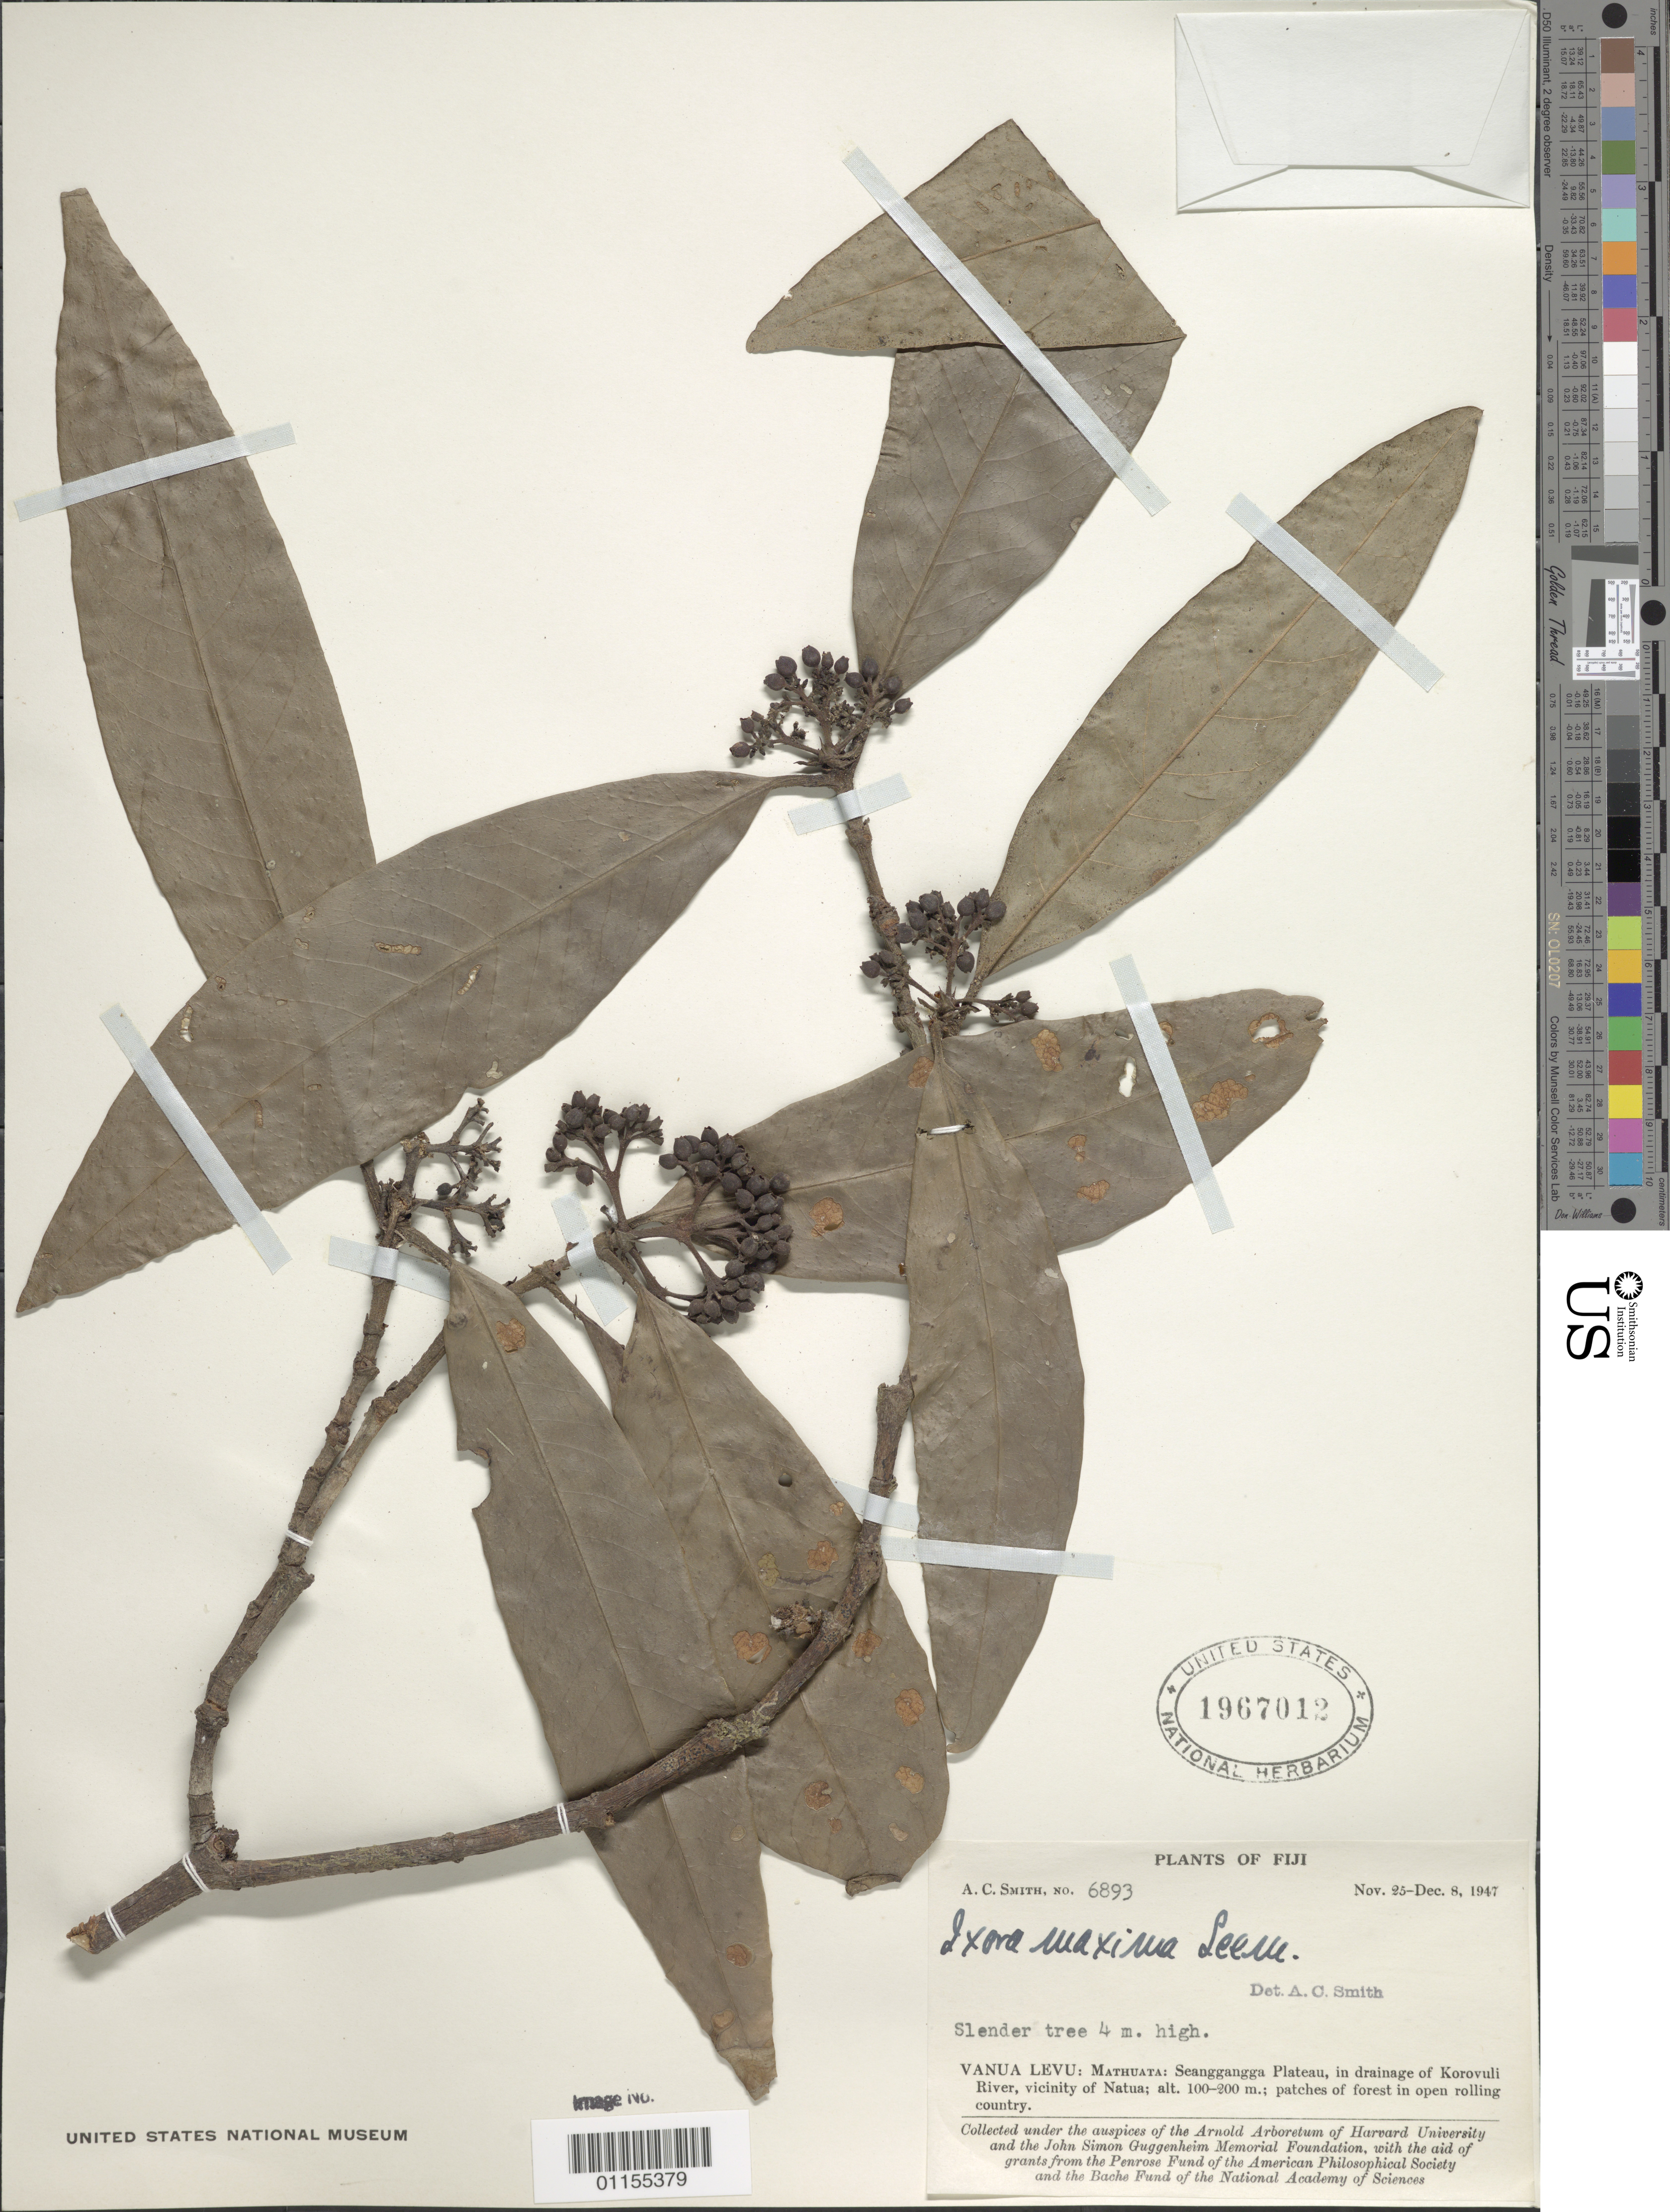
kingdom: Plantae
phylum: Tracheophyta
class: Magnoliopsida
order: Gentianales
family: Rubiaceae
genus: Ixora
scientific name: Ixora maxima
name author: Seem.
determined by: Smith, A. C.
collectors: A. C. Smith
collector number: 6893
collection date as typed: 25 Nov 1947 to 08 Dec 1947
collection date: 1947-11-25/1947-12-08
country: Fiji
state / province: Northern Division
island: Macuata-i-wai [Mathuata-i-wai]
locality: Mathuata Prov., seanggangga plateau, in drainage of korovuli river, vicinity of natua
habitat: Patches of forest in open rolling country.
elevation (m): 100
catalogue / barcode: US 1967012